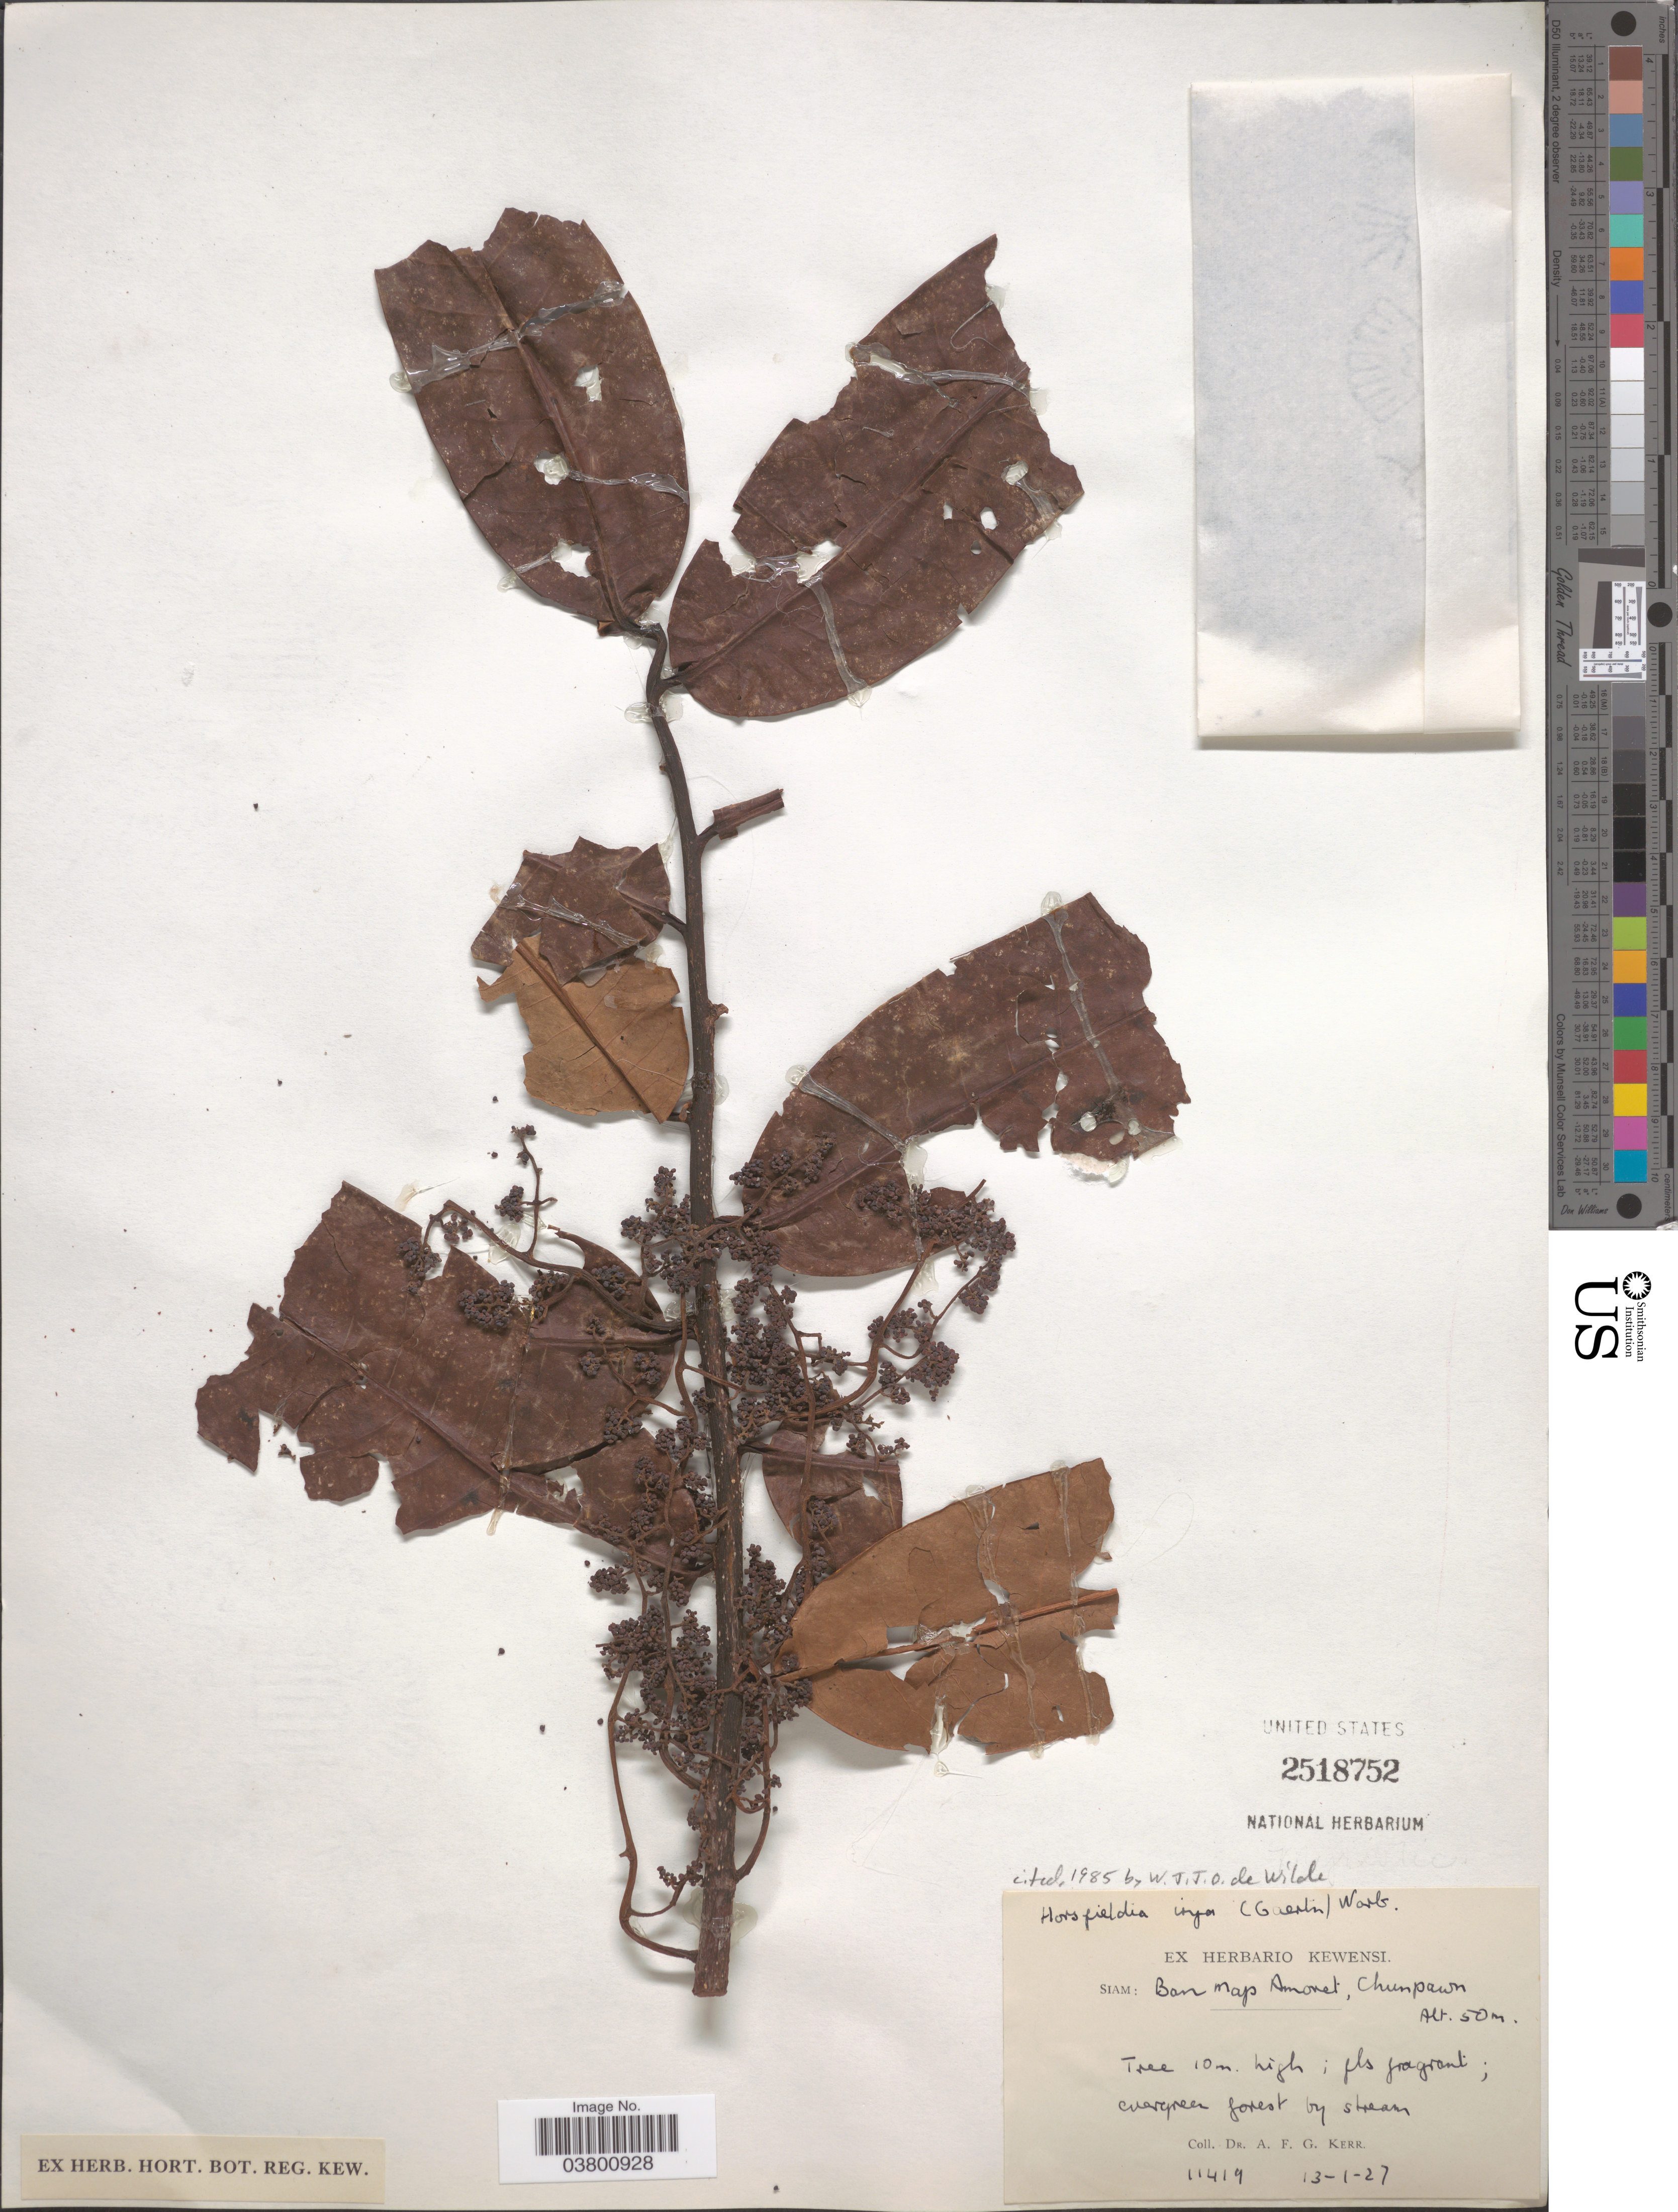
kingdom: Plantae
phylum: Tracheophyta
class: Magnoliopsida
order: Magnoliales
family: Myristicaceae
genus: Horsfieldia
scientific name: Horsfieldia irya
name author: (Gaertn.) Warb.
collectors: A. F. G. Kerr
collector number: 11419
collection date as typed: Transcribed d/m/y: 13/1/27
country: Thailand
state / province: Chumpon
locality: Siam: Ban Map Amonet [interpreted], Chumpon.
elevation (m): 50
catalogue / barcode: US 2518752